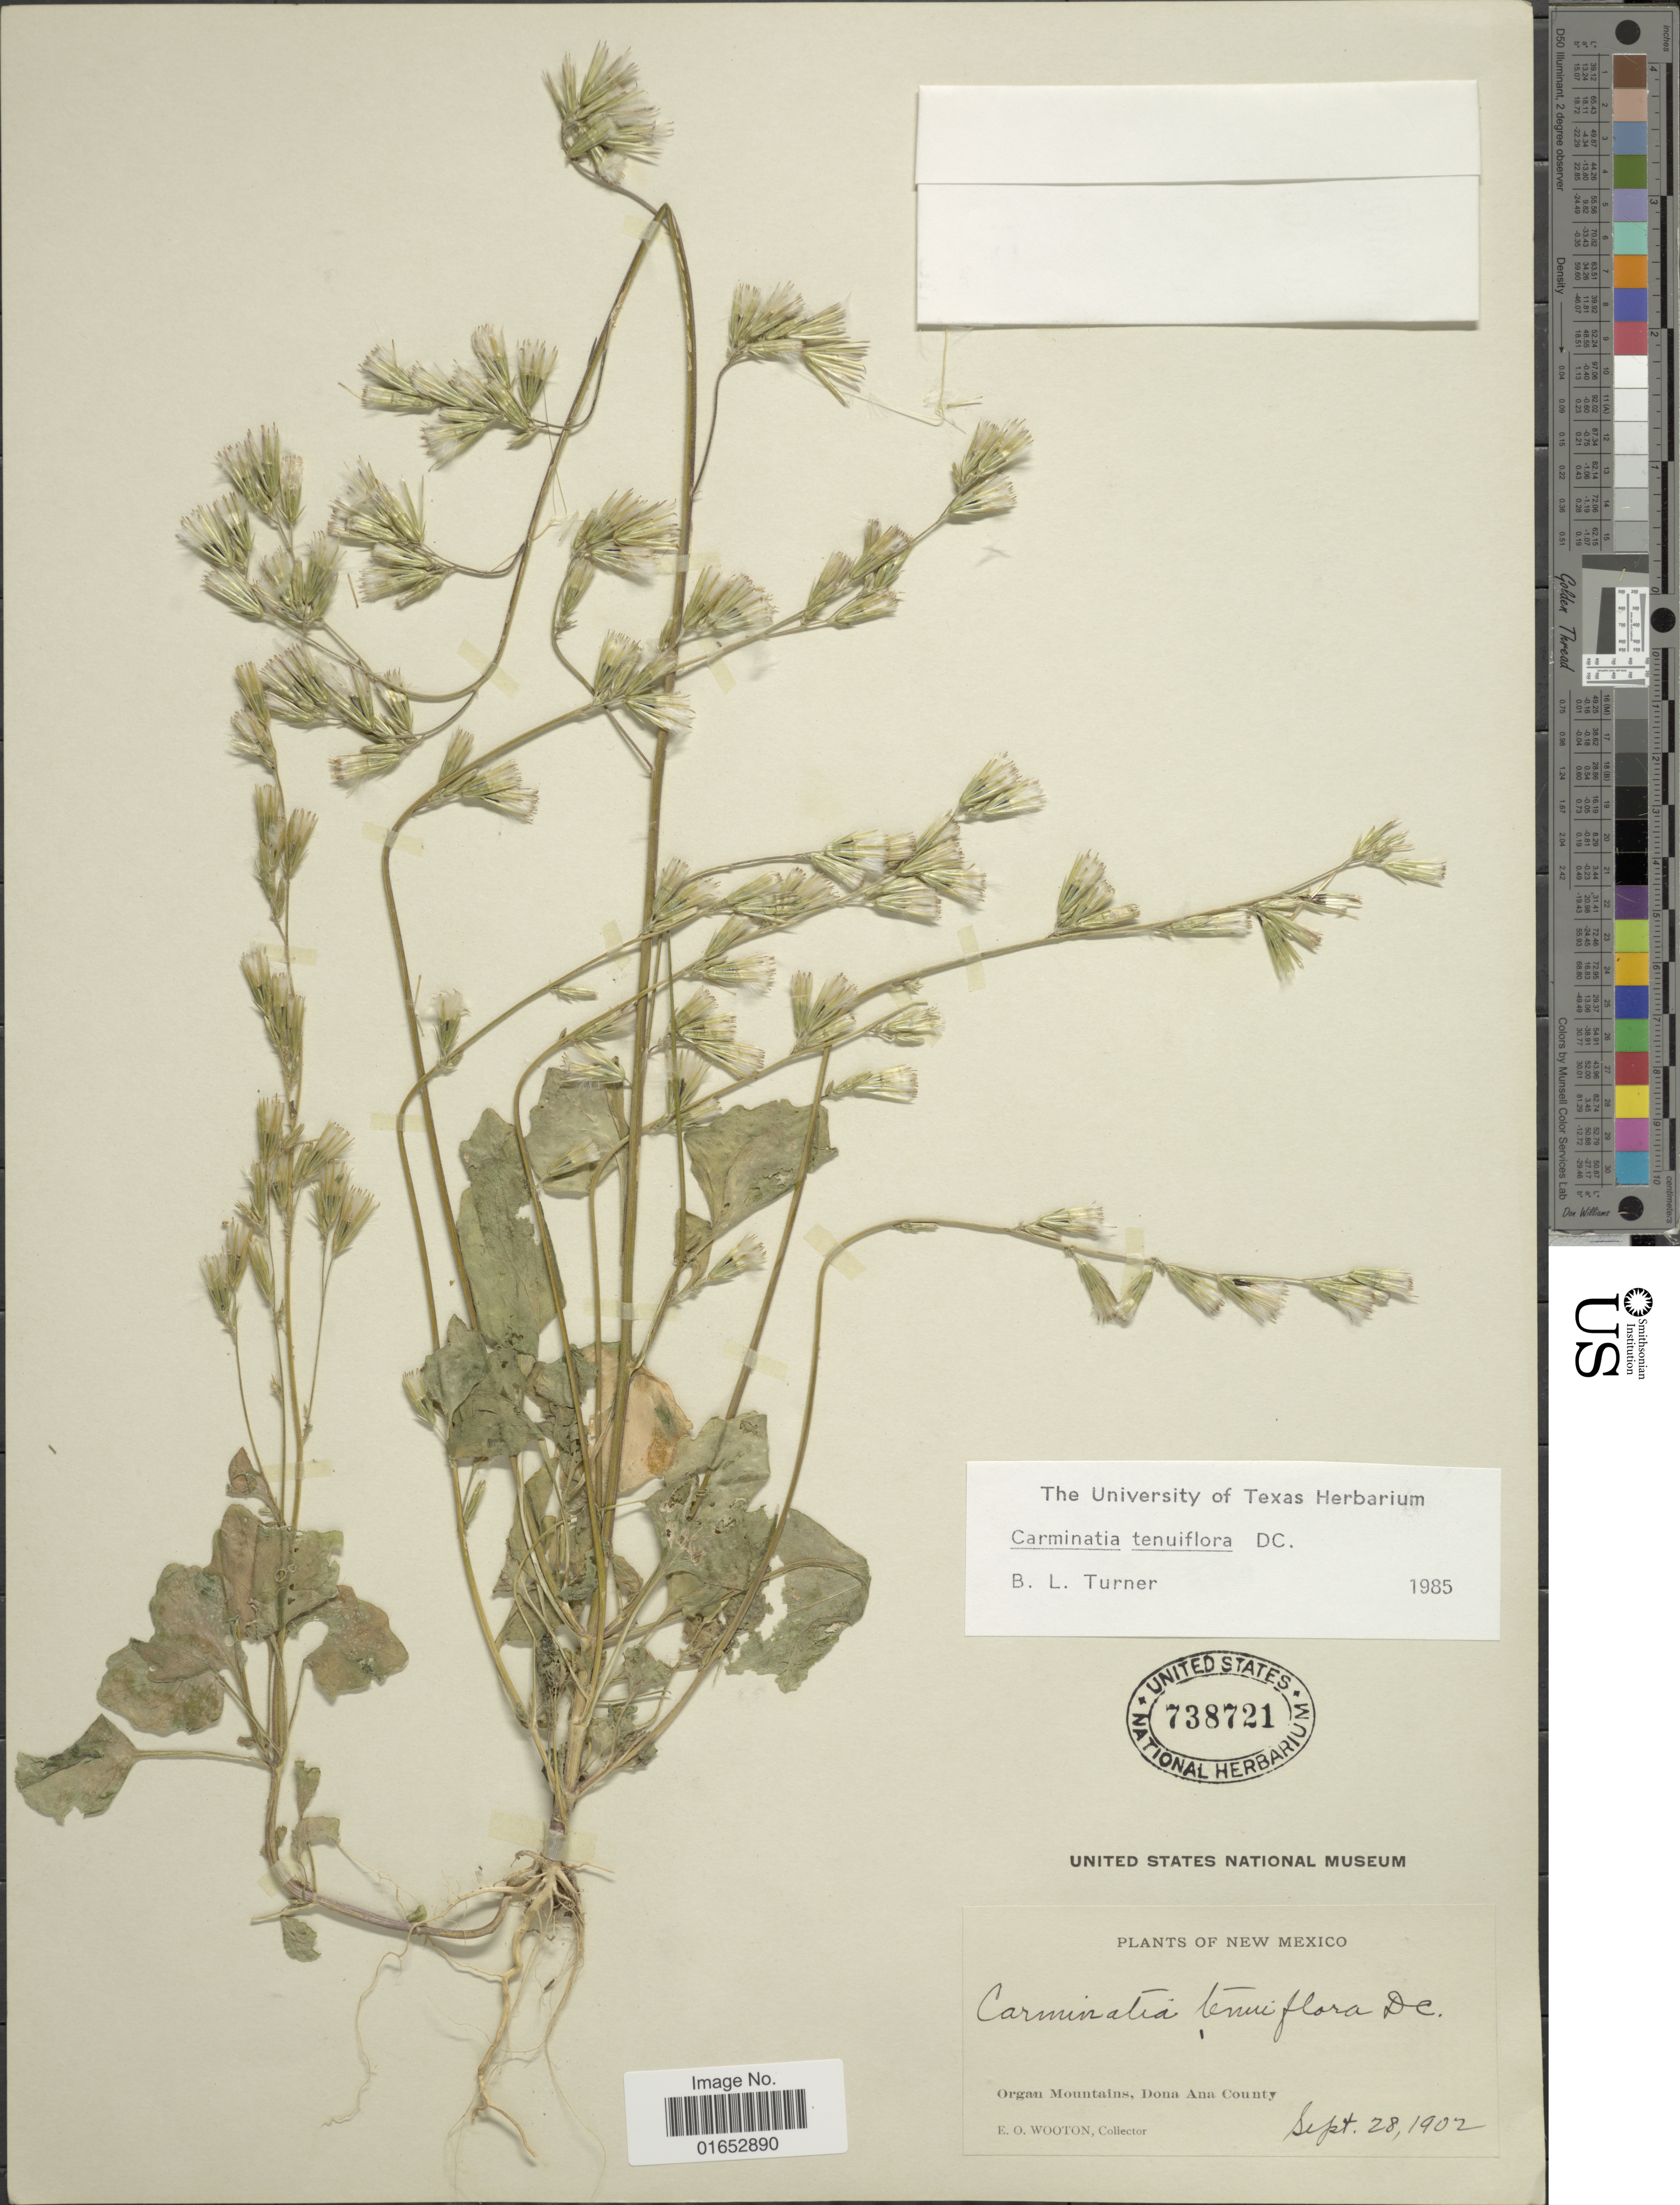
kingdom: Plantae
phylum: Tracheophyta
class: Magnoliopsida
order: Asterales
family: Asteraceae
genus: Carminatia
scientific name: Carminatia tenuiflora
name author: DC.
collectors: E. O. Wooton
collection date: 1902-09-28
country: United States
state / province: New Mexico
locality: Organ Mountains, Dona Ana County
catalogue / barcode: US 738721